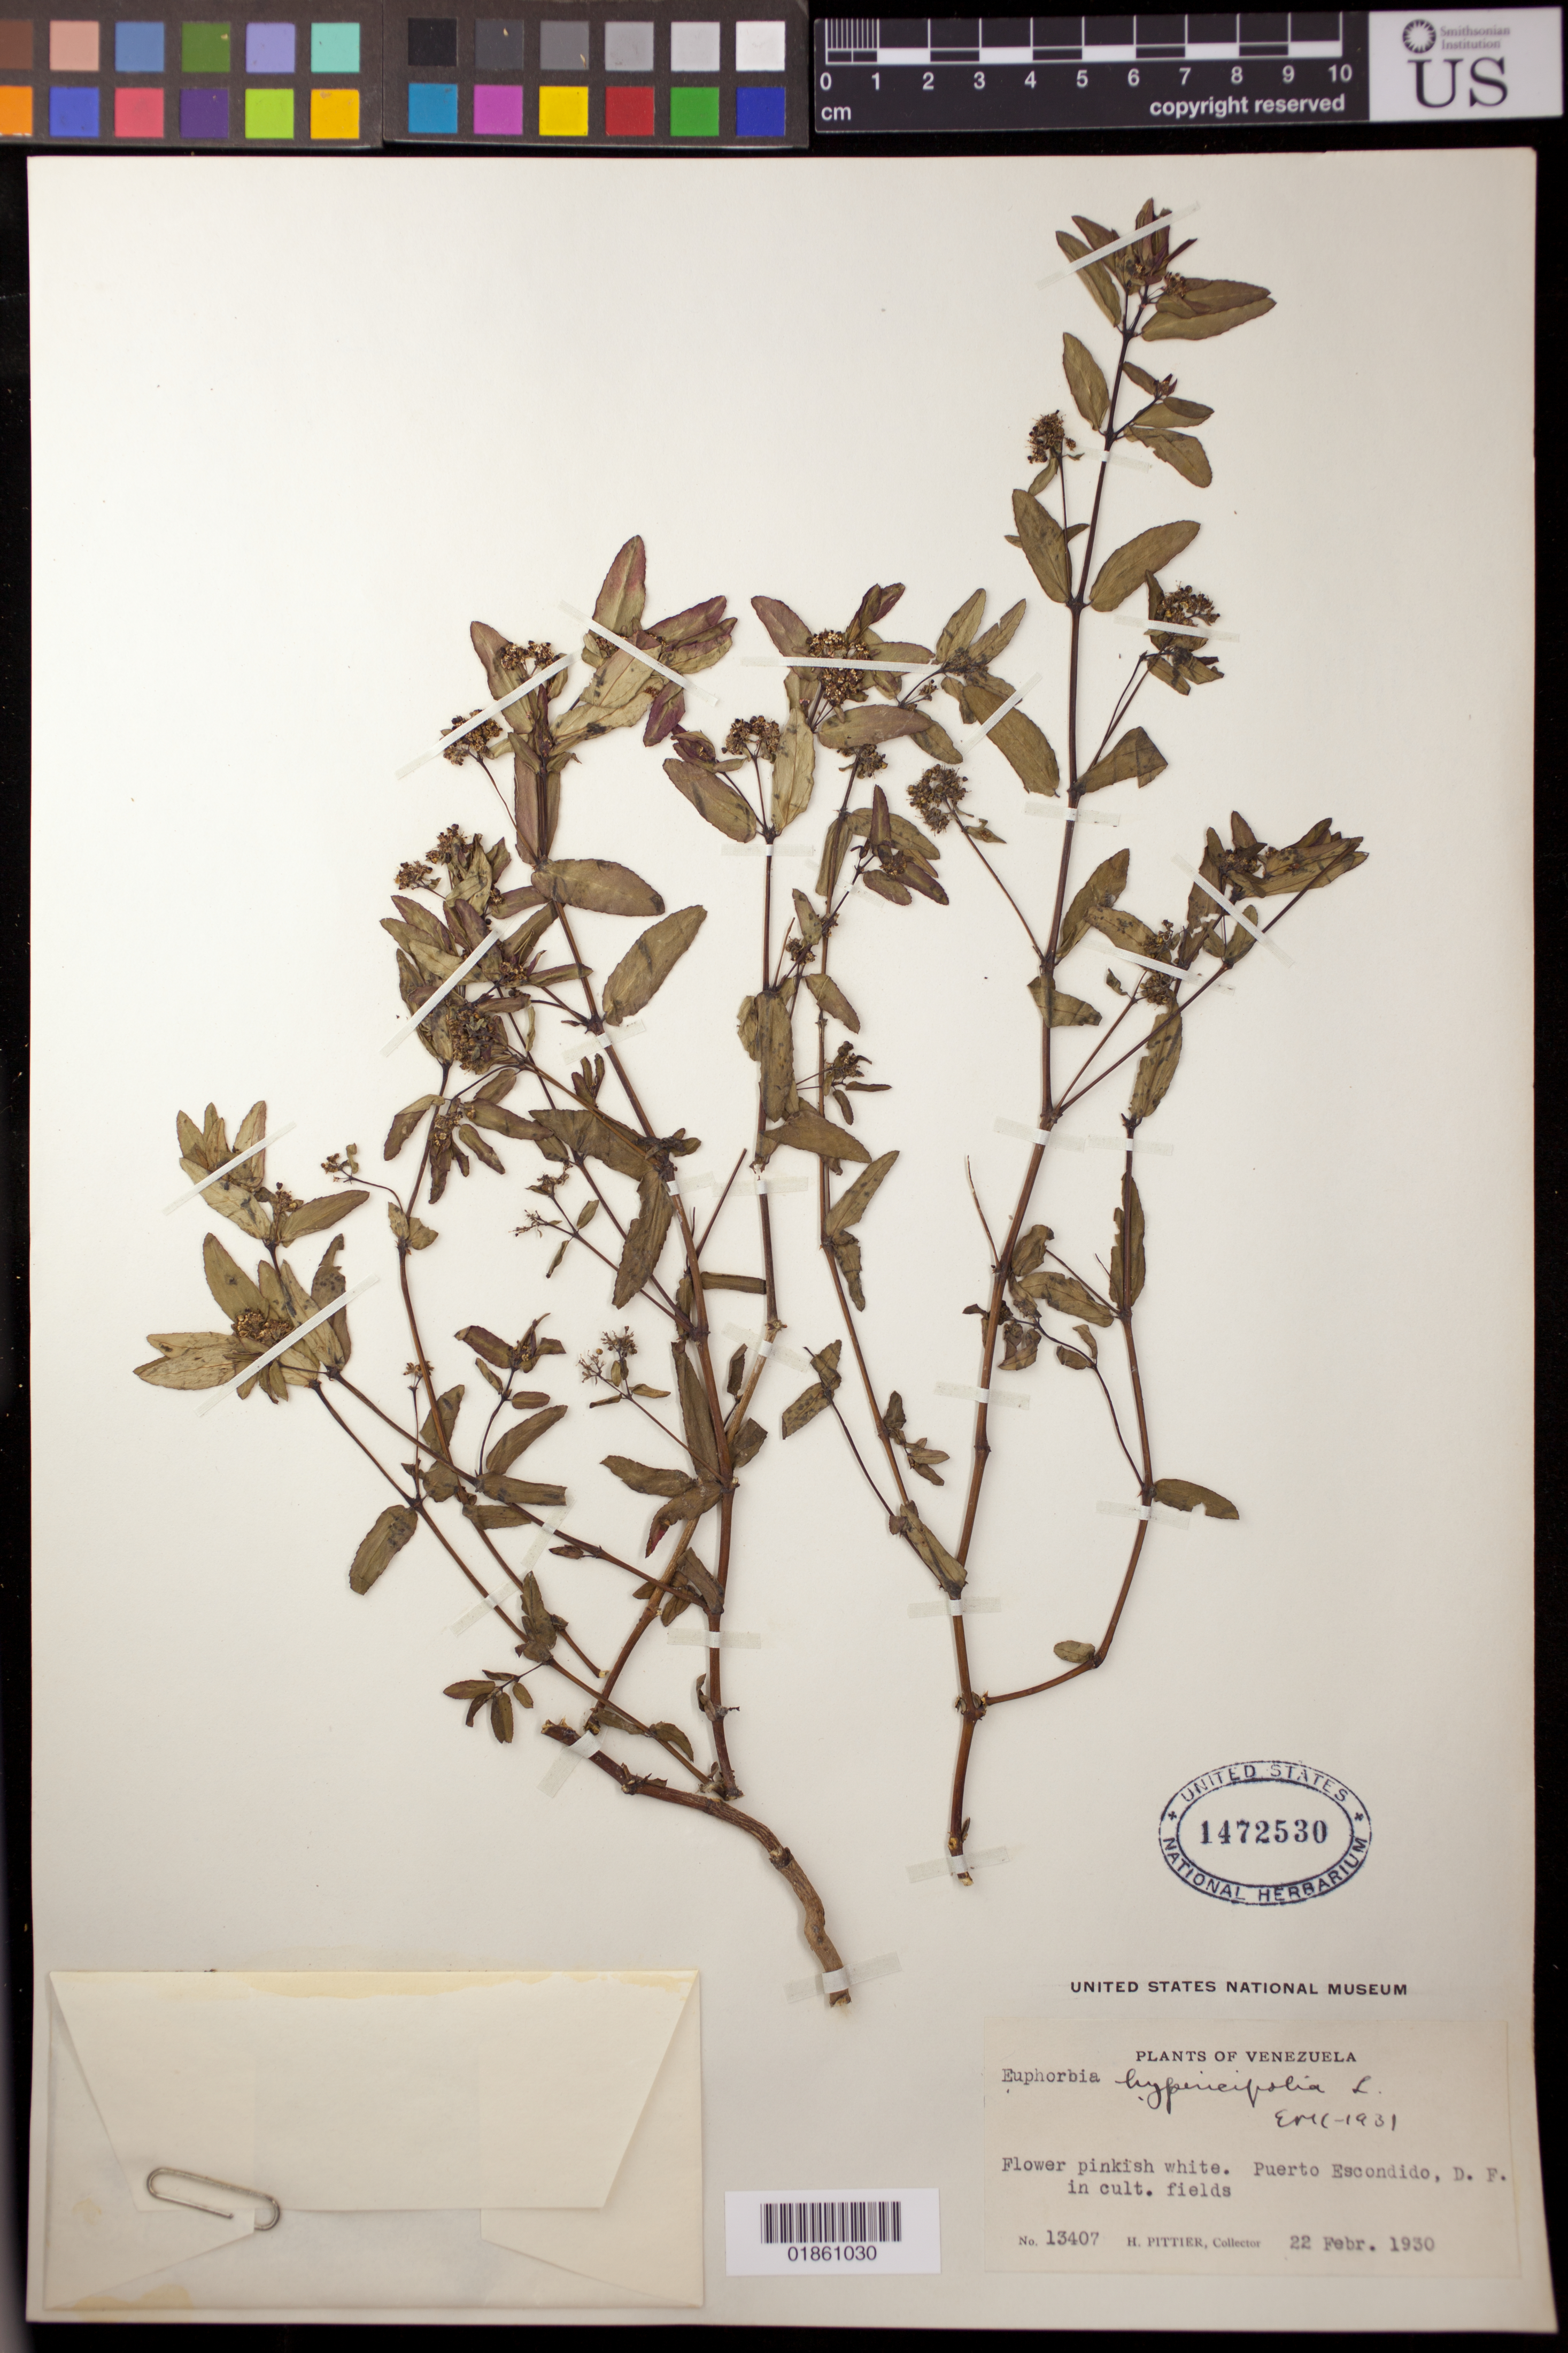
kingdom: Plantae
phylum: Tracheophyta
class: Magnoliopsida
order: Malpighiales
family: Euphorbiaceae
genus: Euphorbia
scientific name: Euphorbia hypericifolia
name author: L.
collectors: H. F. Pittier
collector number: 13407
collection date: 1930-02-22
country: Venezuela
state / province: Distrito Federal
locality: Puerto Escondido, D.F.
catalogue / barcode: US 1472530